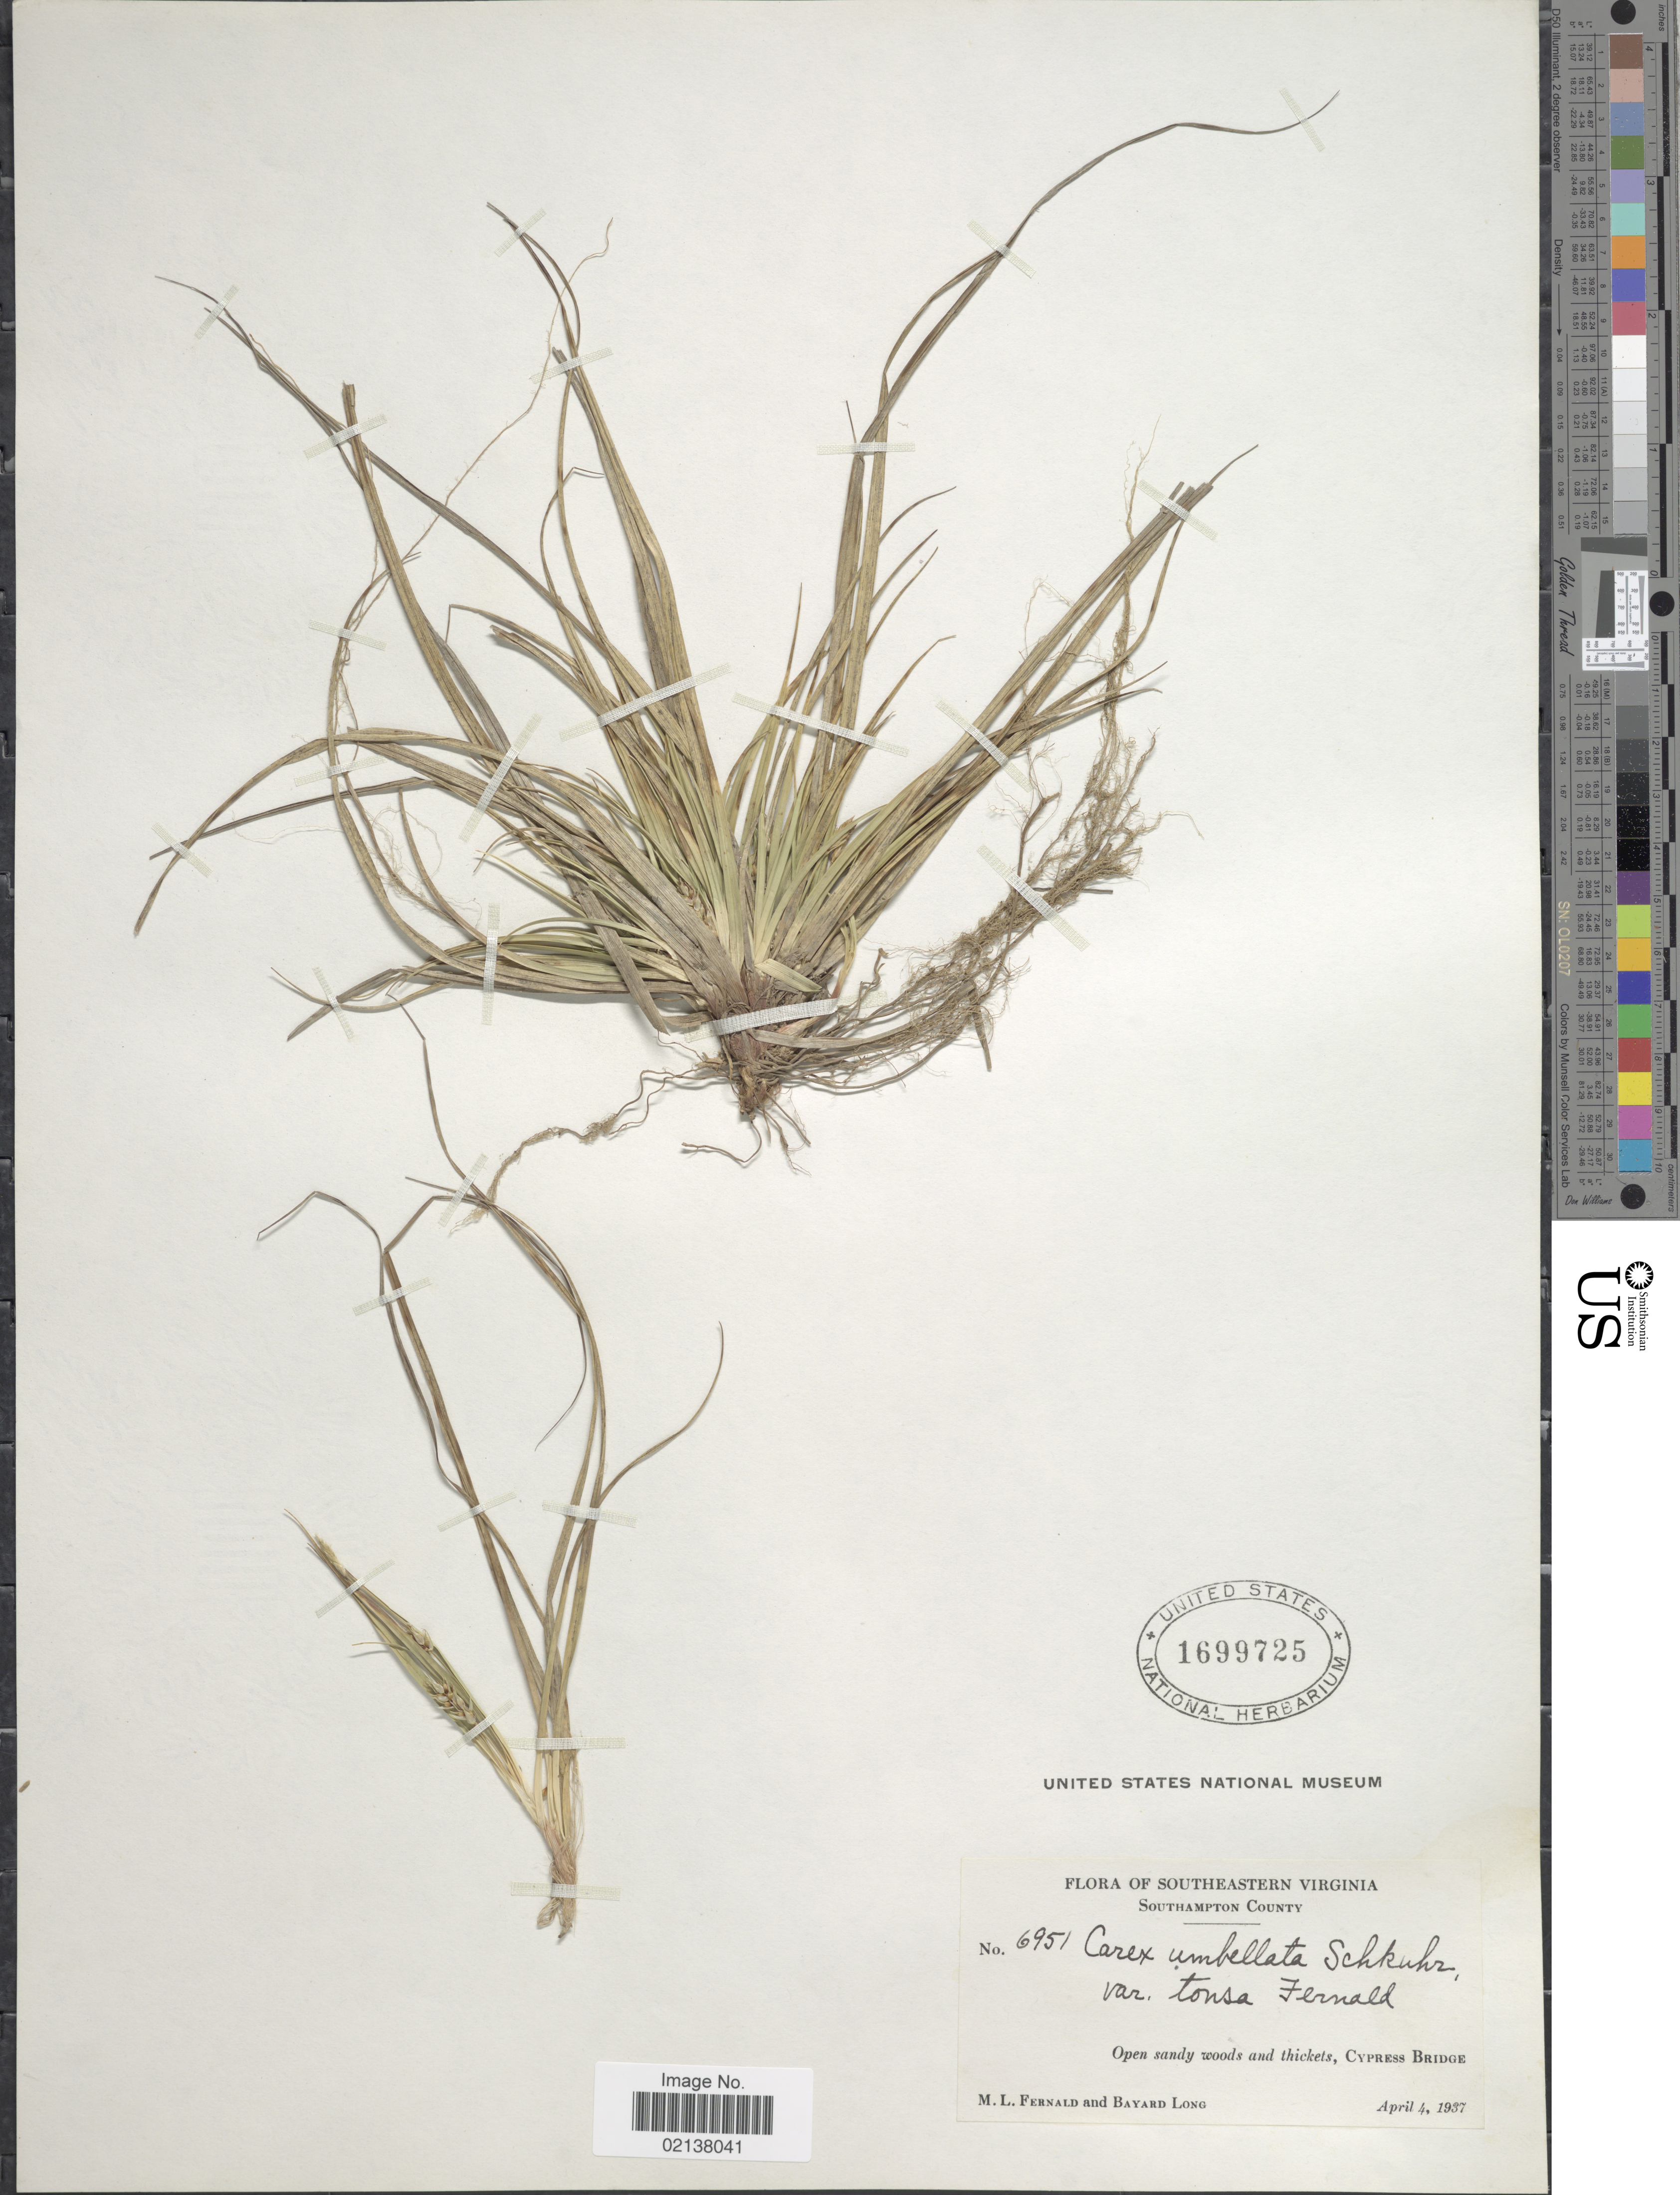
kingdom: Plantae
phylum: Tracheophyta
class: Liliopsida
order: Poales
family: Cyperaceae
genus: Carex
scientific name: Carex umbellata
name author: Schkuhr ex Willd.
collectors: M. L. Fernald & B. Long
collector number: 6951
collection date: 1937-04-04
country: United States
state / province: Virginia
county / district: Southampton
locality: Southeastern Virginia, Southampton County, Open sandy woods and thickets, Cypress Bridge.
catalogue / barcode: US 1699725